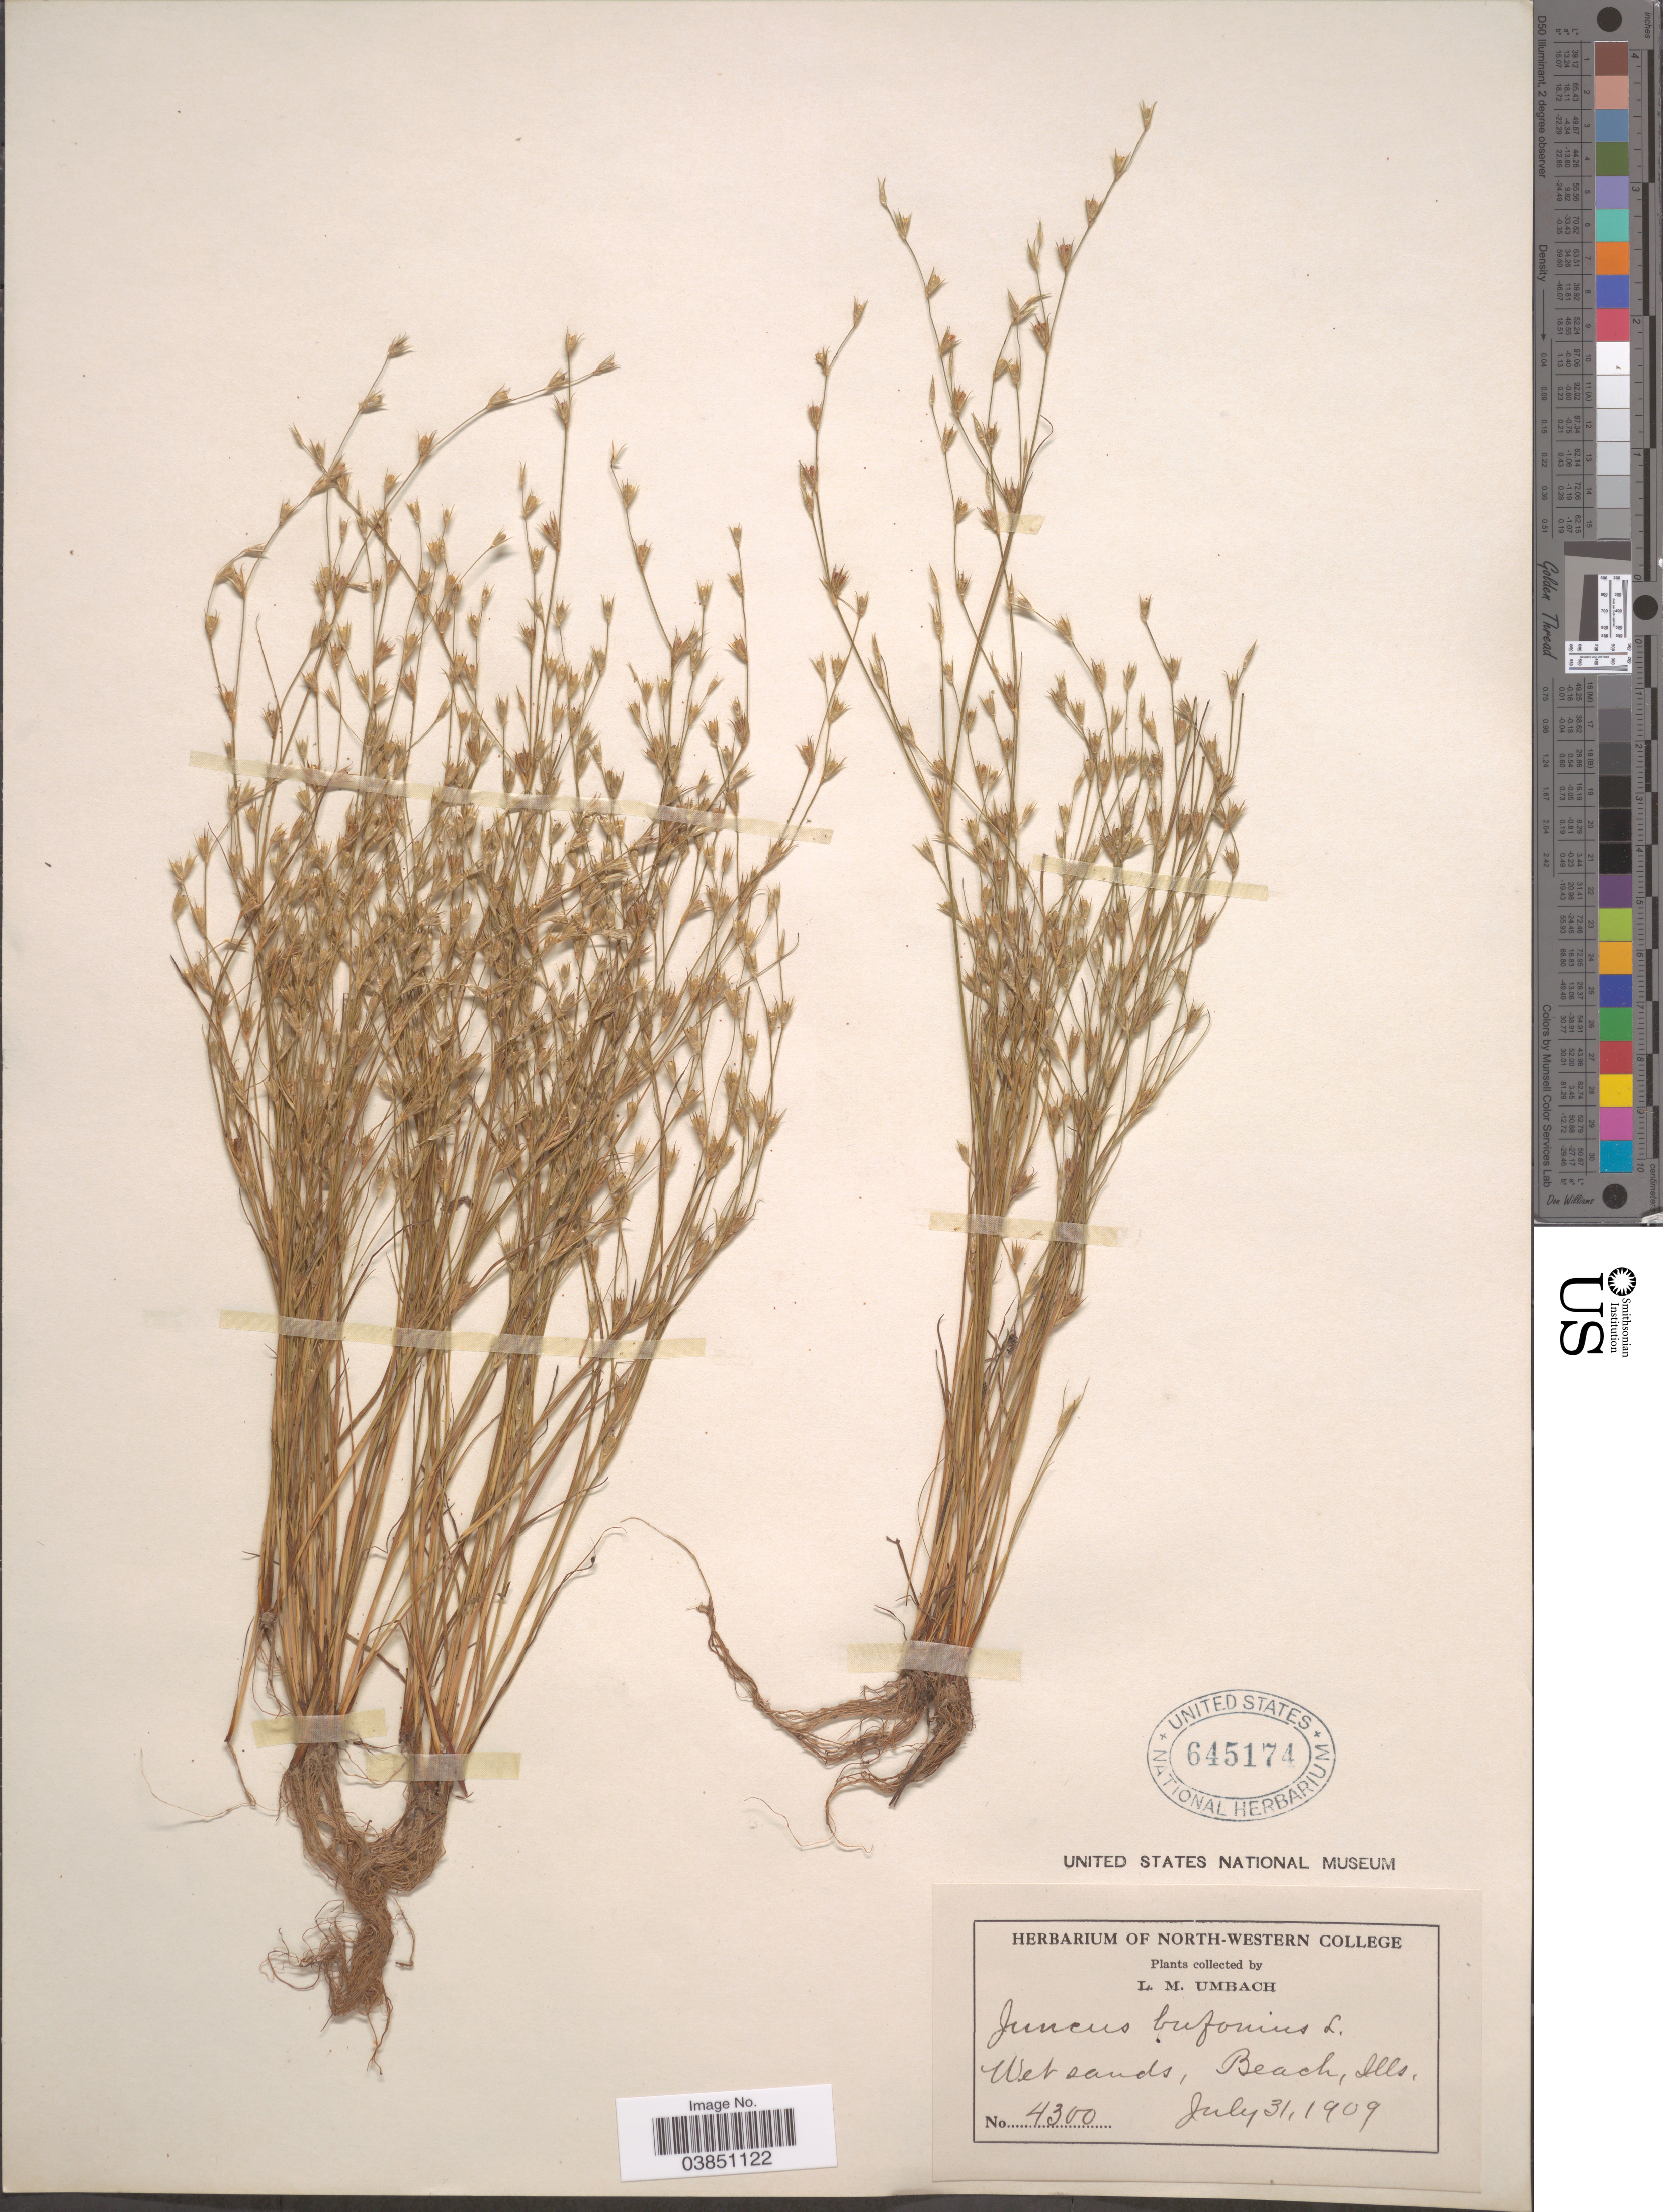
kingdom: Plantae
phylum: Tracheophyta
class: Liliopsida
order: Poales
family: Juncaceae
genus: Juncus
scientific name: Juncus bufonius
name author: L.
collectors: L. M. Umbach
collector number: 4300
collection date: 1909-07-31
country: United States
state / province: Illinois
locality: Beach.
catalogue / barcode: US 645174